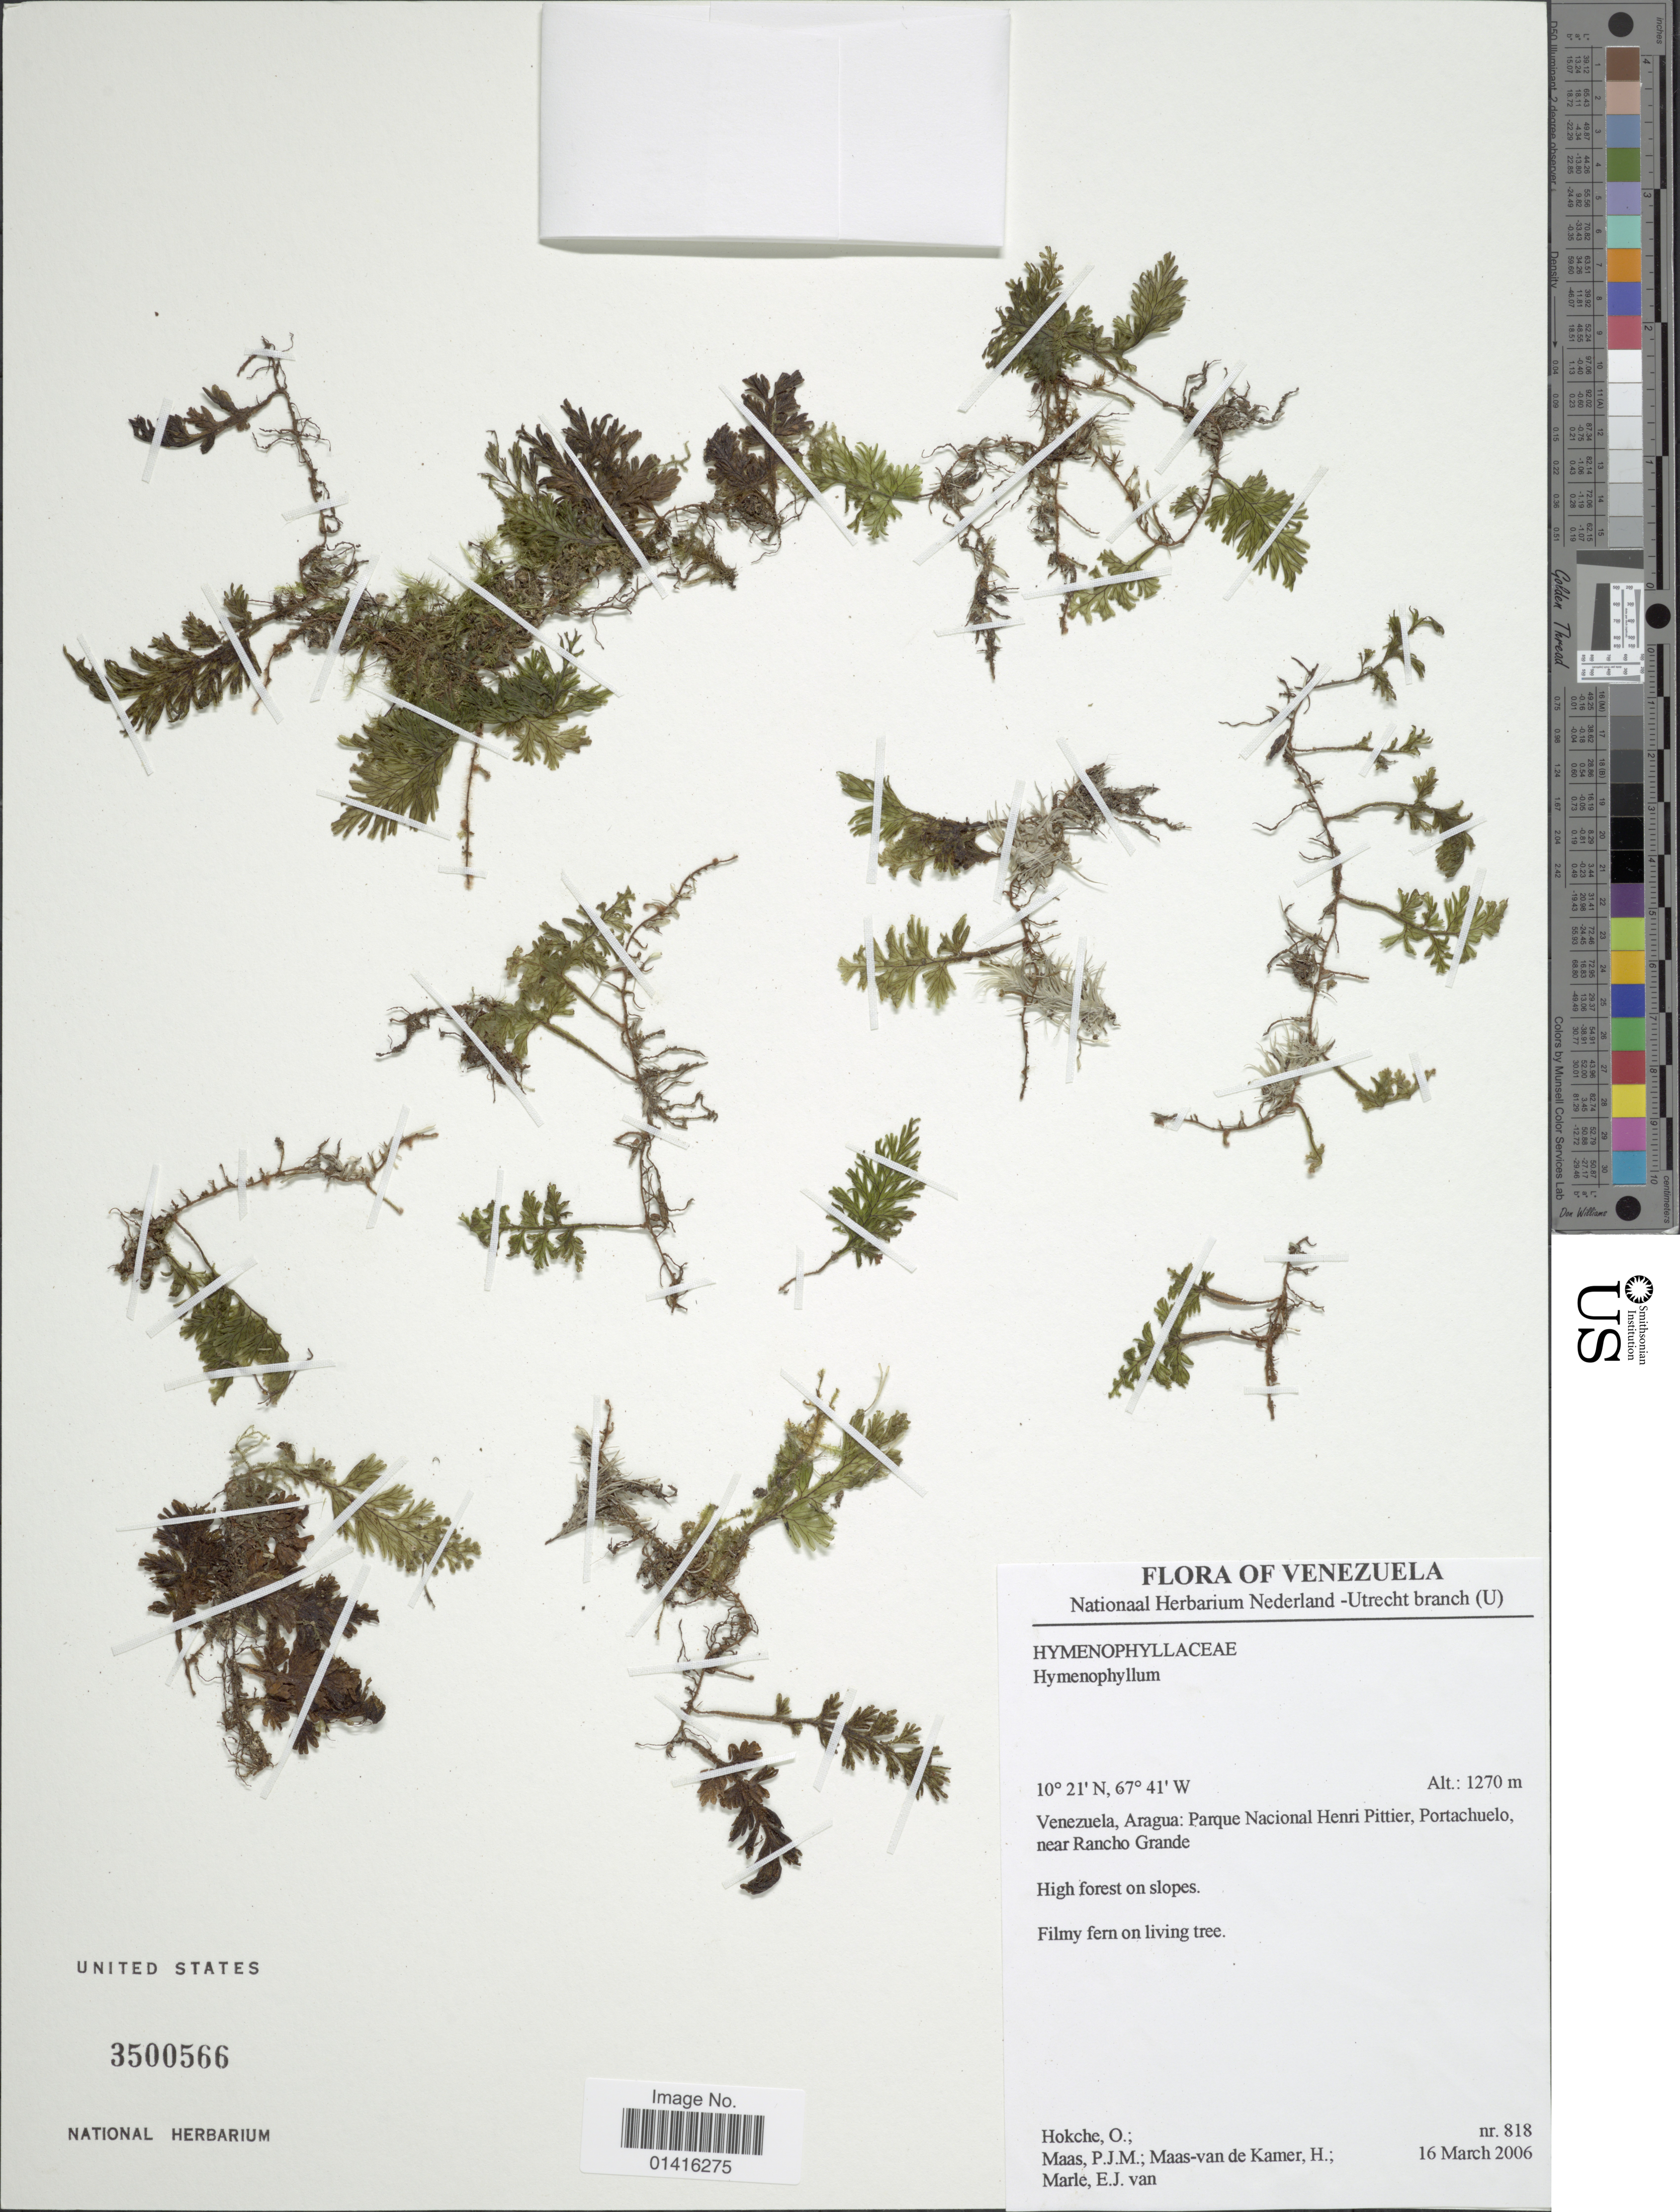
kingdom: Plantae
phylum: Tracheophyta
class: Polypodiopsida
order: Hymenophyllales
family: Hymenophyllaceae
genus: Hymenophyllum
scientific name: Hymenophyllum hirsutum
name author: (L.) Sw.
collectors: O. Hokche, P. Maas, H. Maas van de Kamer & E. Marle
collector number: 818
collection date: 2006-03-16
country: Venezuela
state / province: Aragua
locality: Parque Nacional Henri Pittier, Portachuelo, near Rancho Grande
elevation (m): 1270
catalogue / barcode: US 3500566